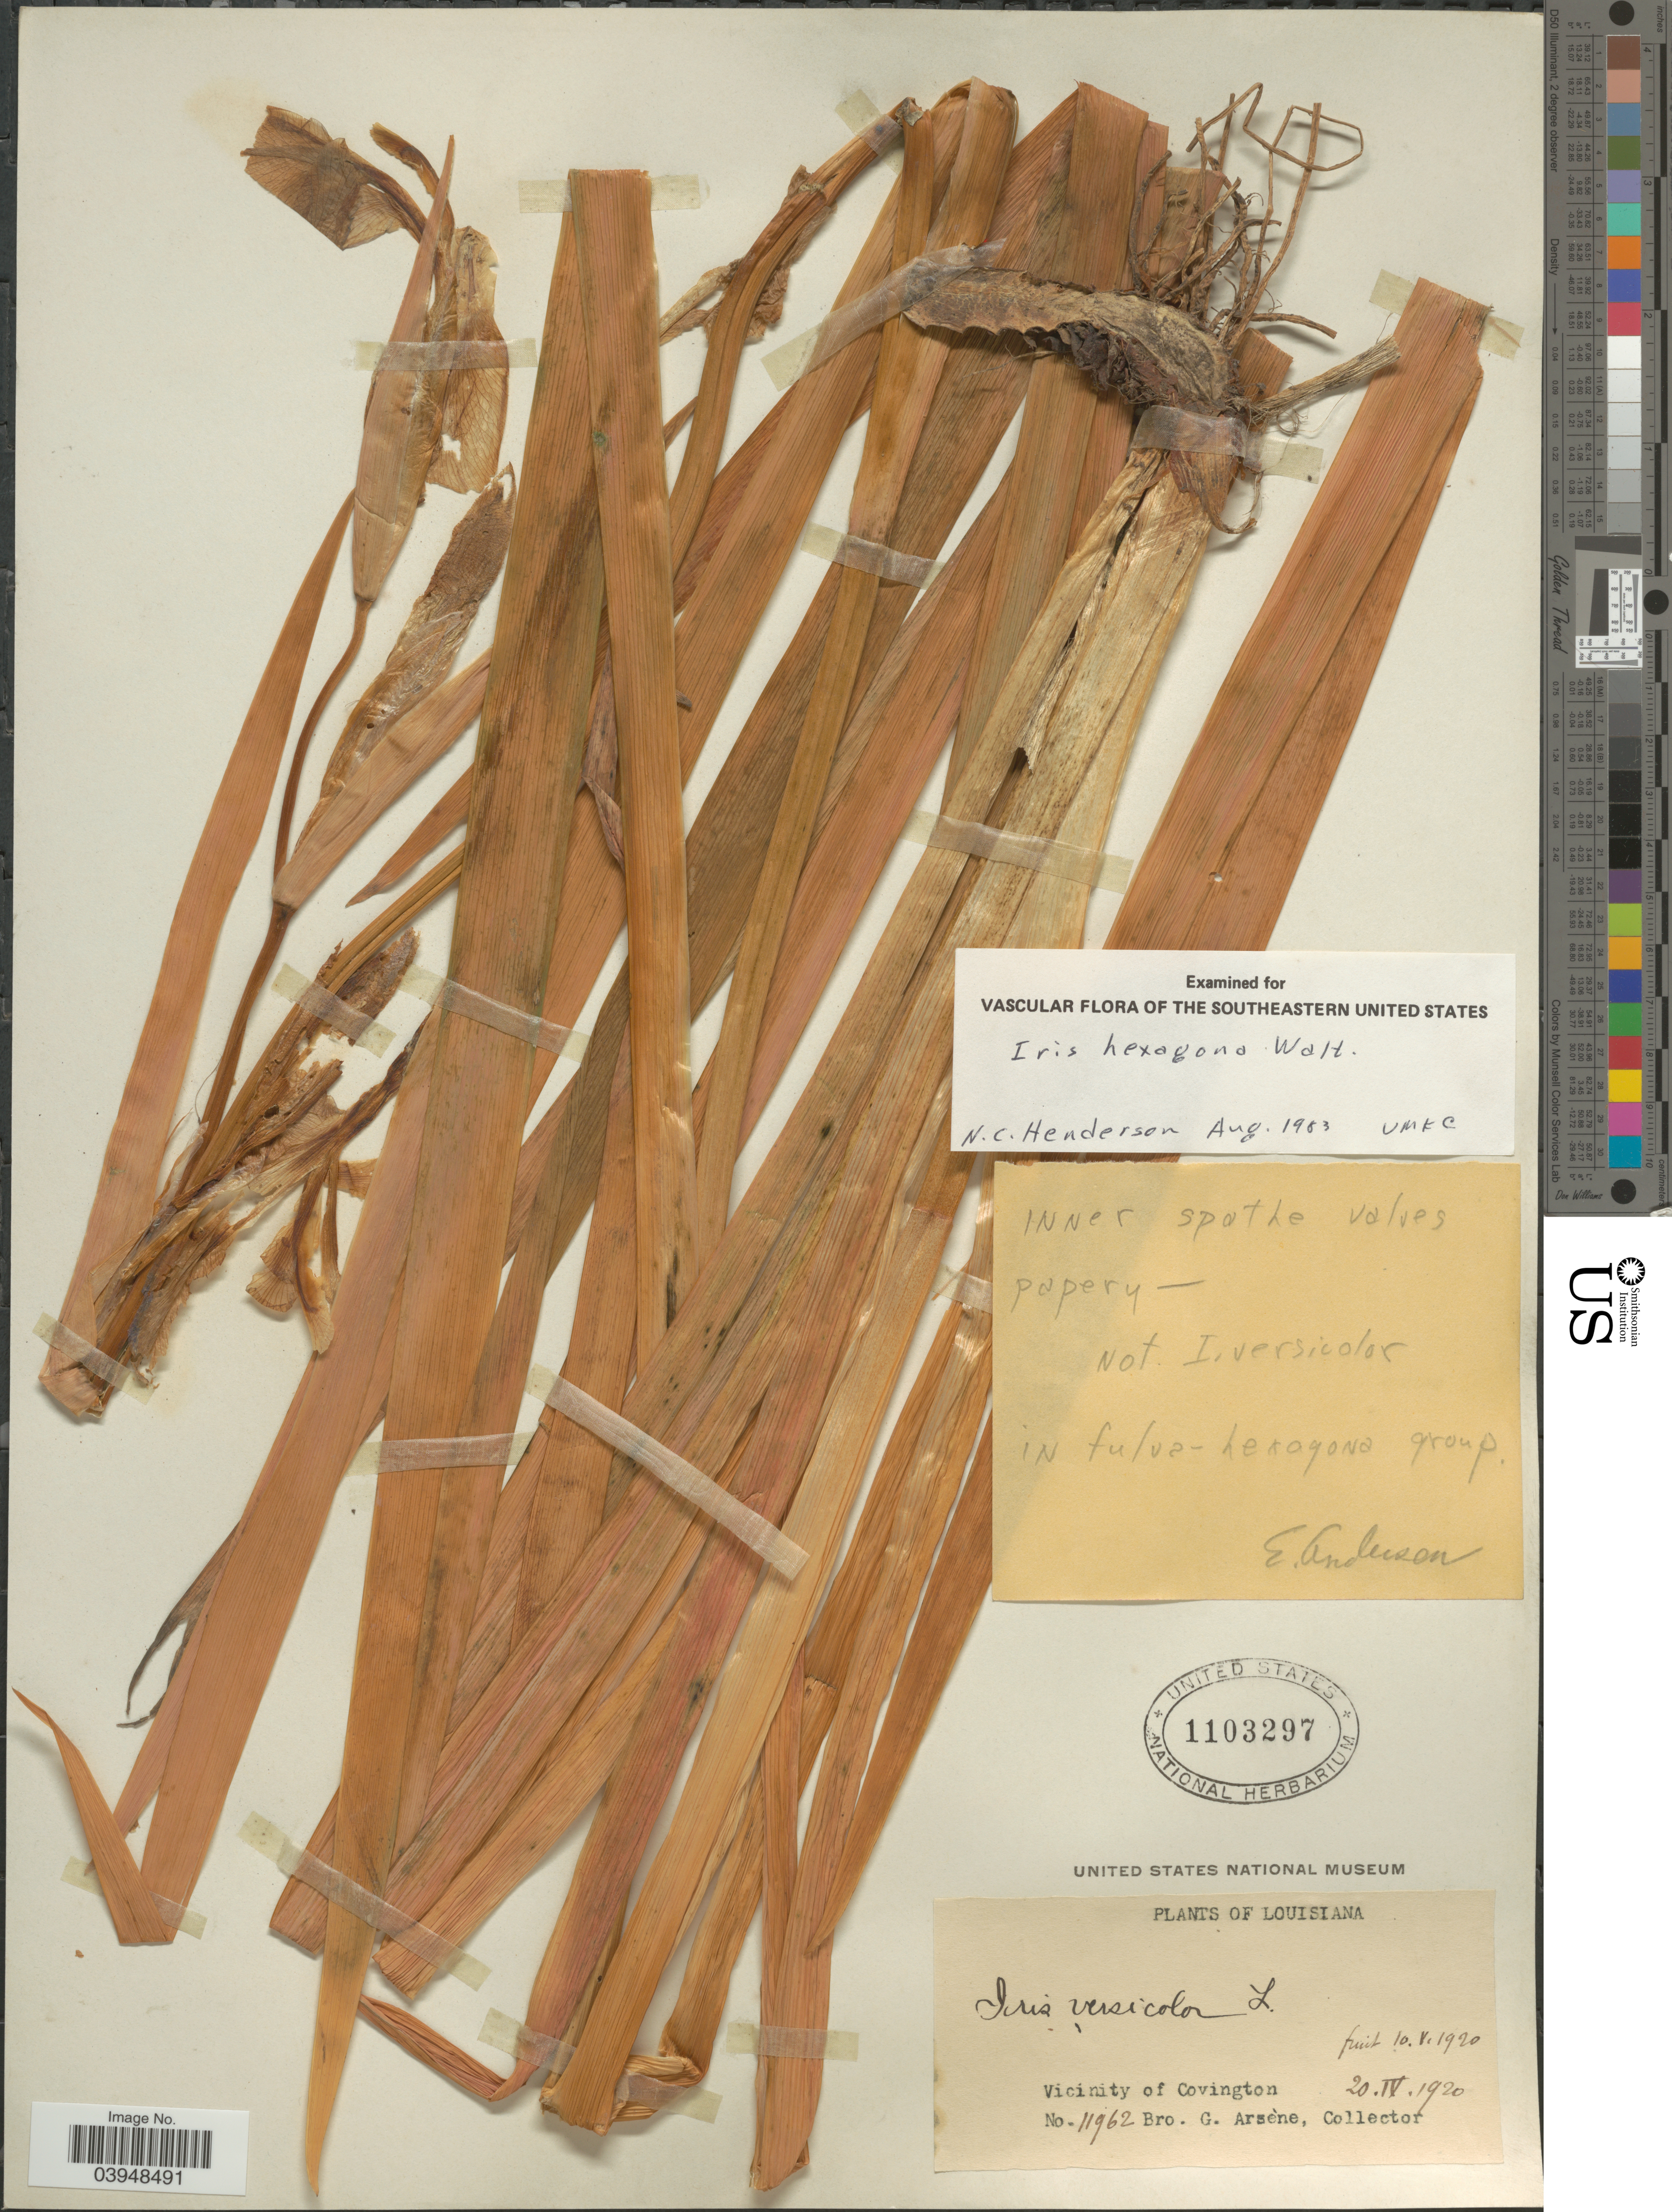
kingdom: Plantae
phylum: Tracheophyta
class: Liliopsida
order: Asparagales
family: Iridaceae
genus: Iris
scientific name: Iris hexagona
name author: Walter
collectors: Bro. G. Arsène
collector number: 11962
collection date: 1920-04-20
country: United States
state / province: Louisiana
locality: Vicinity of Covington.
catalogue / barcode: US 1103297